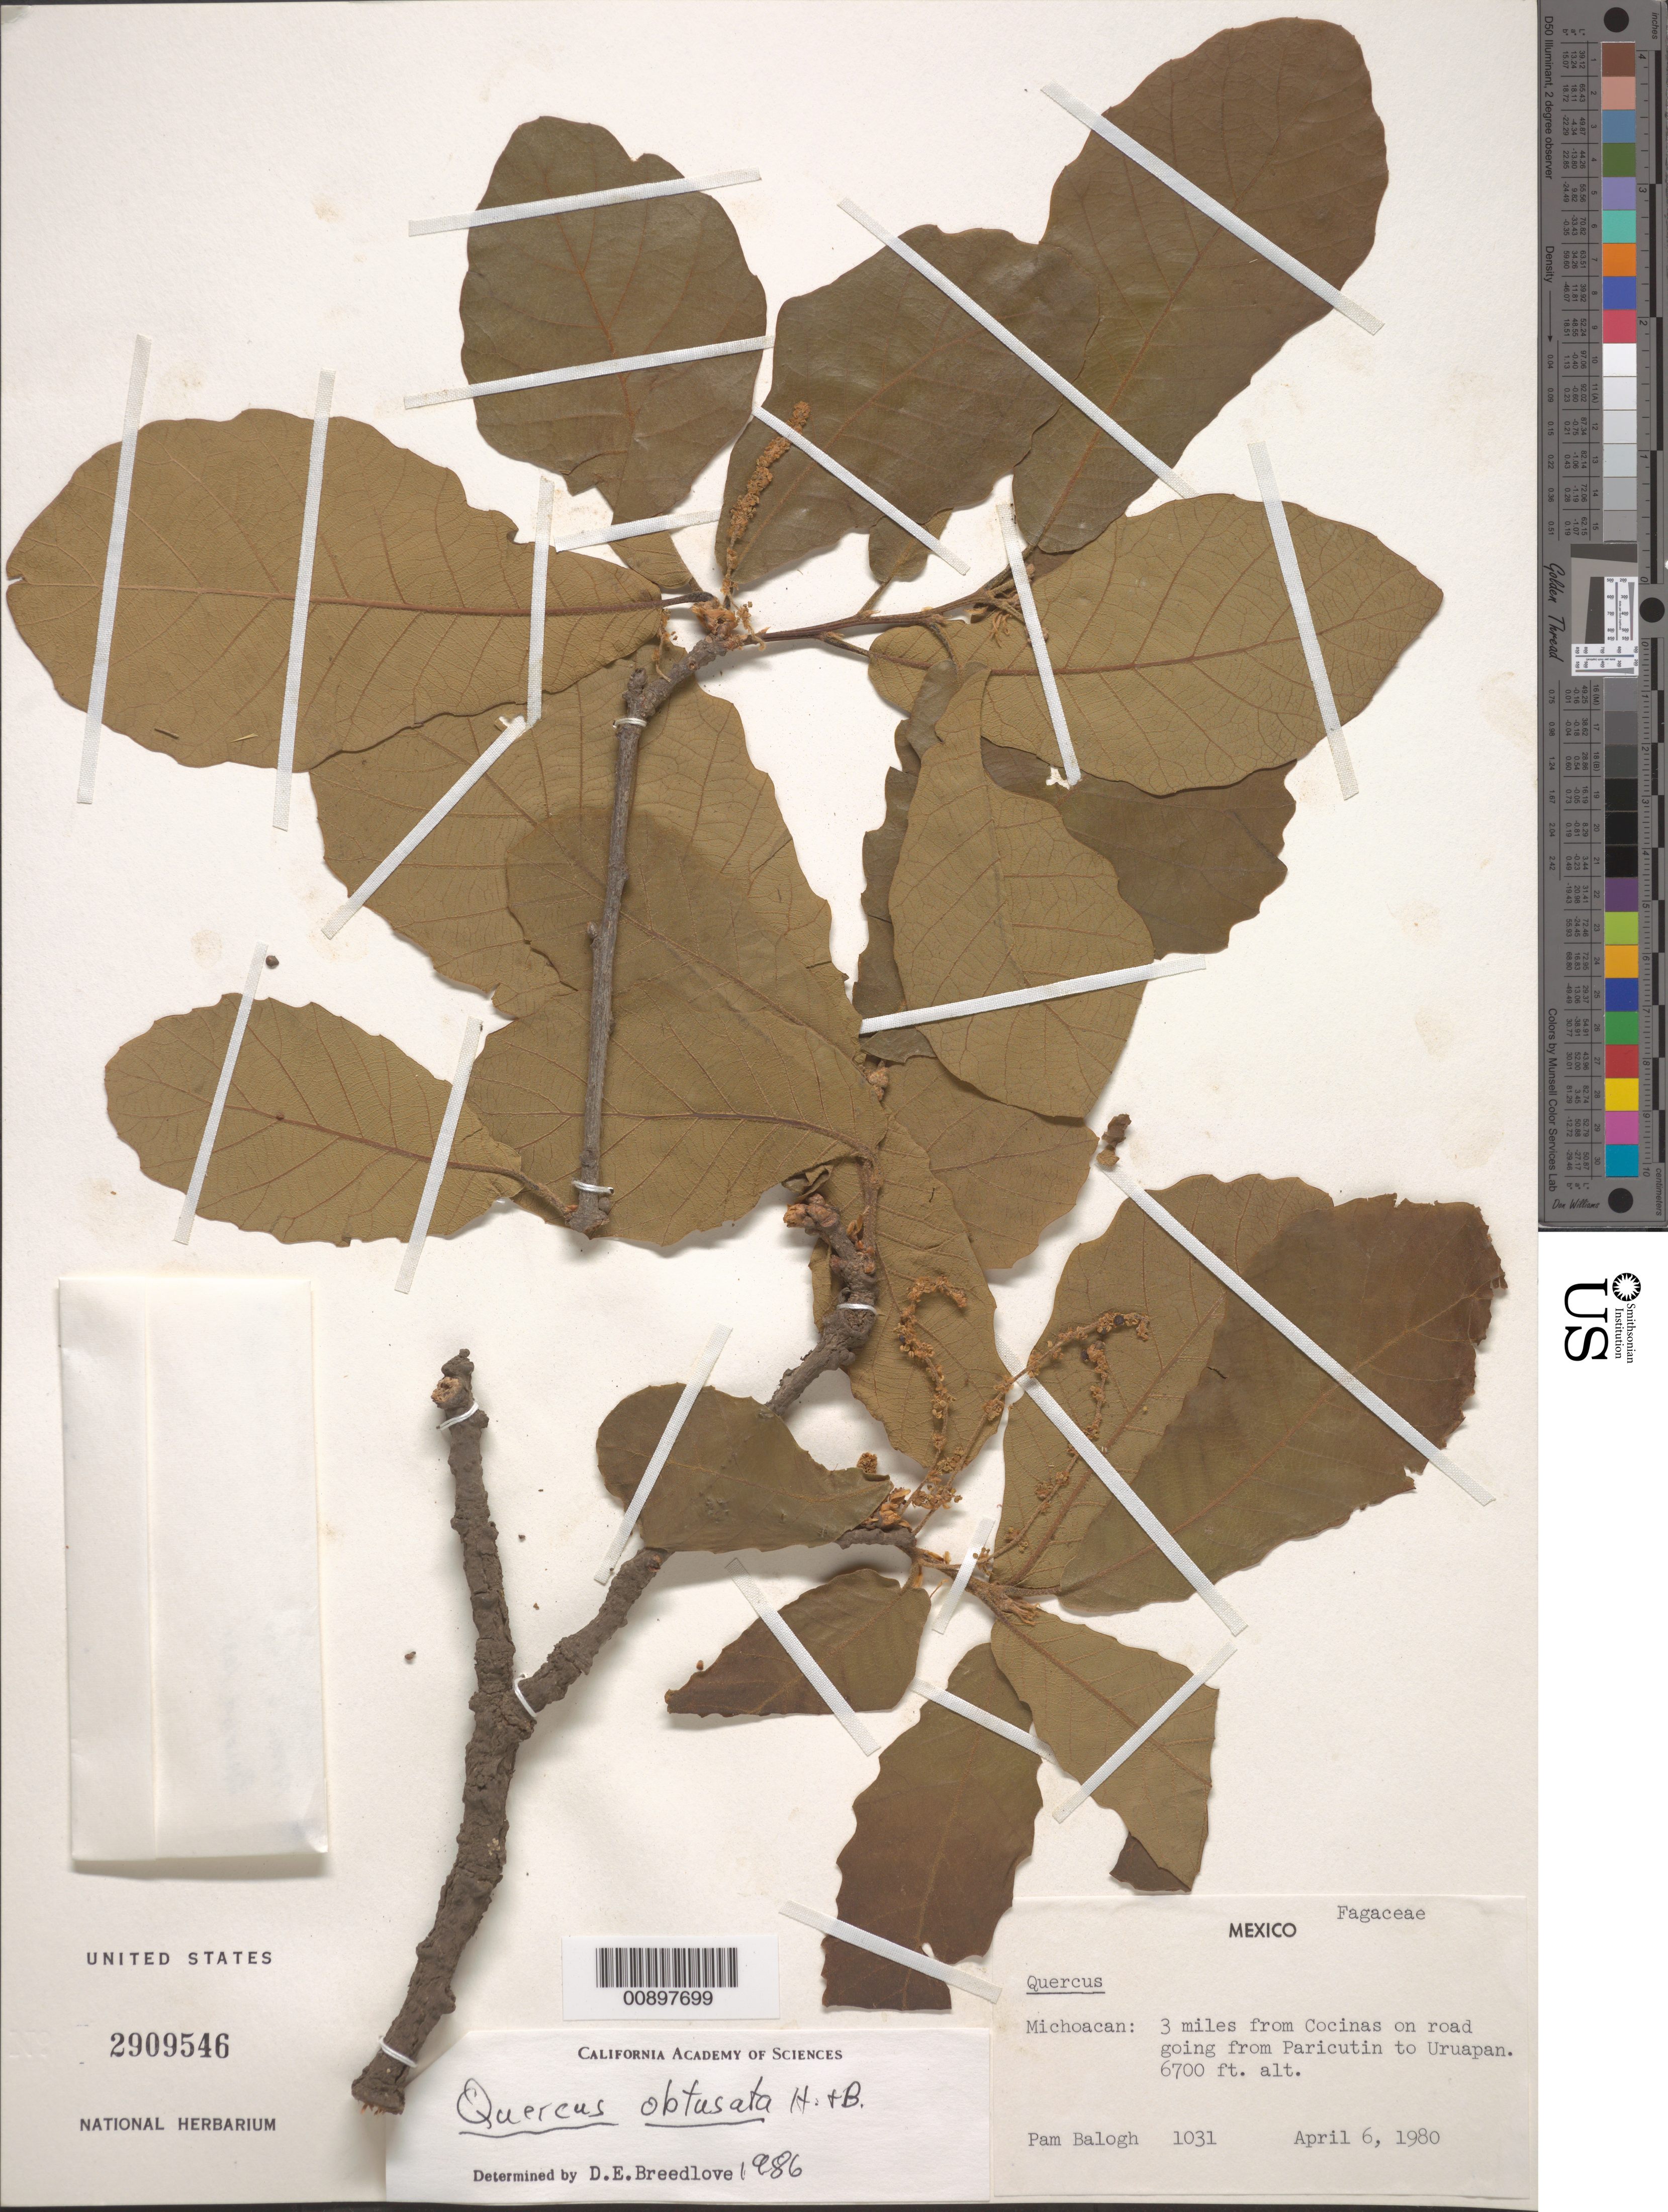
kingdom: Plantae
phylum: Tracheophyta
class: Magnoliopsida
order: Fagales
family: Fagaceae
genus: Quercus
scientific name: Quercus obtusata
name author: Humb. & Bonpl.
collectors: P. Balogh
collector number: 1031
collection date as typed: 06 Apr 1980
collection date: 1980-04-06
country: Mexico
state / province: Michoacán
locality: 3 miles from Cocinas on road going from Paricutin to Uruapan.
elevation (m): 2042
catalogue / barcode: US 2909546